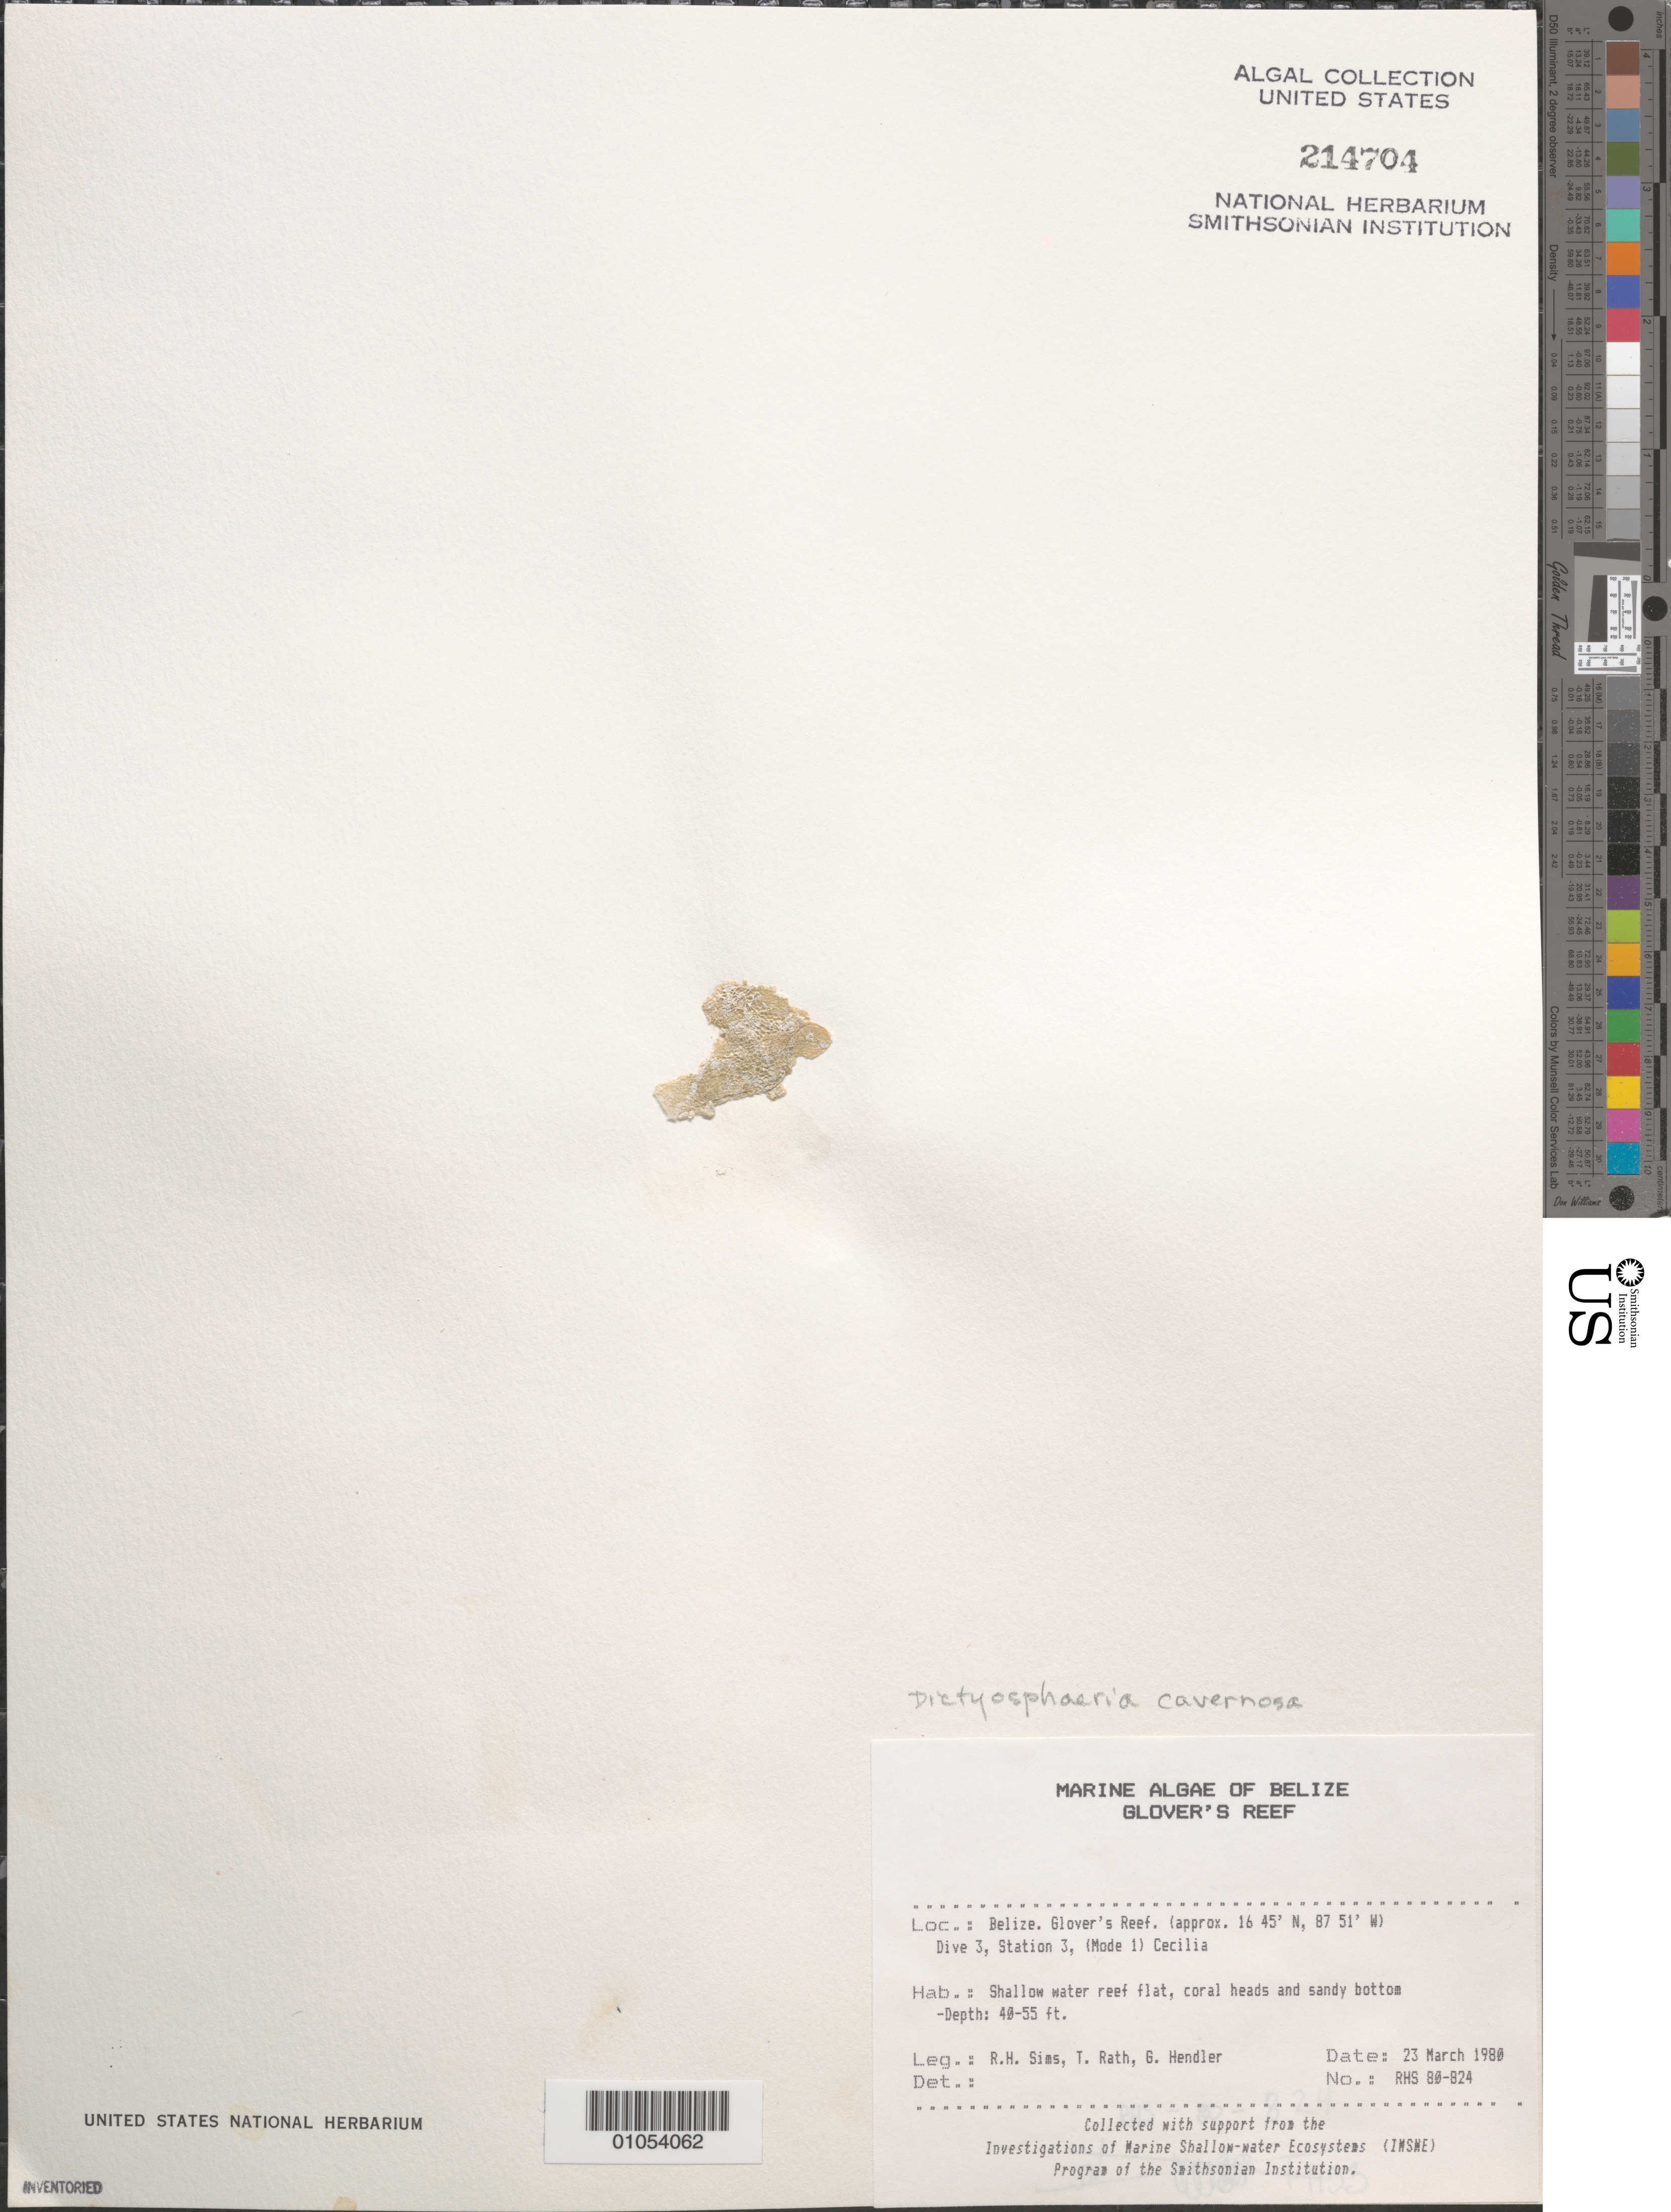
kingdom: Plantae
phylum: Chlorophyta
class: Ulvophyceae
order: Siphonocladales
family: Siphonocladaceae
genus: Dictyosphaeria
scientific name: Dictyosphaeria cavernosa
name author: (Forssk.) Børgesen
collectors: R. H. Sims, T. Rath & G. Hendler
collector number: RHS 80-824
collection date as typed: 23 Mar 1980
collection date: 1980-03-23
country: Belize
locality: Glover's Reef, Dive 3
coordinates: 16 45'N, 87 51'W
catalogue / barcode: US 214704